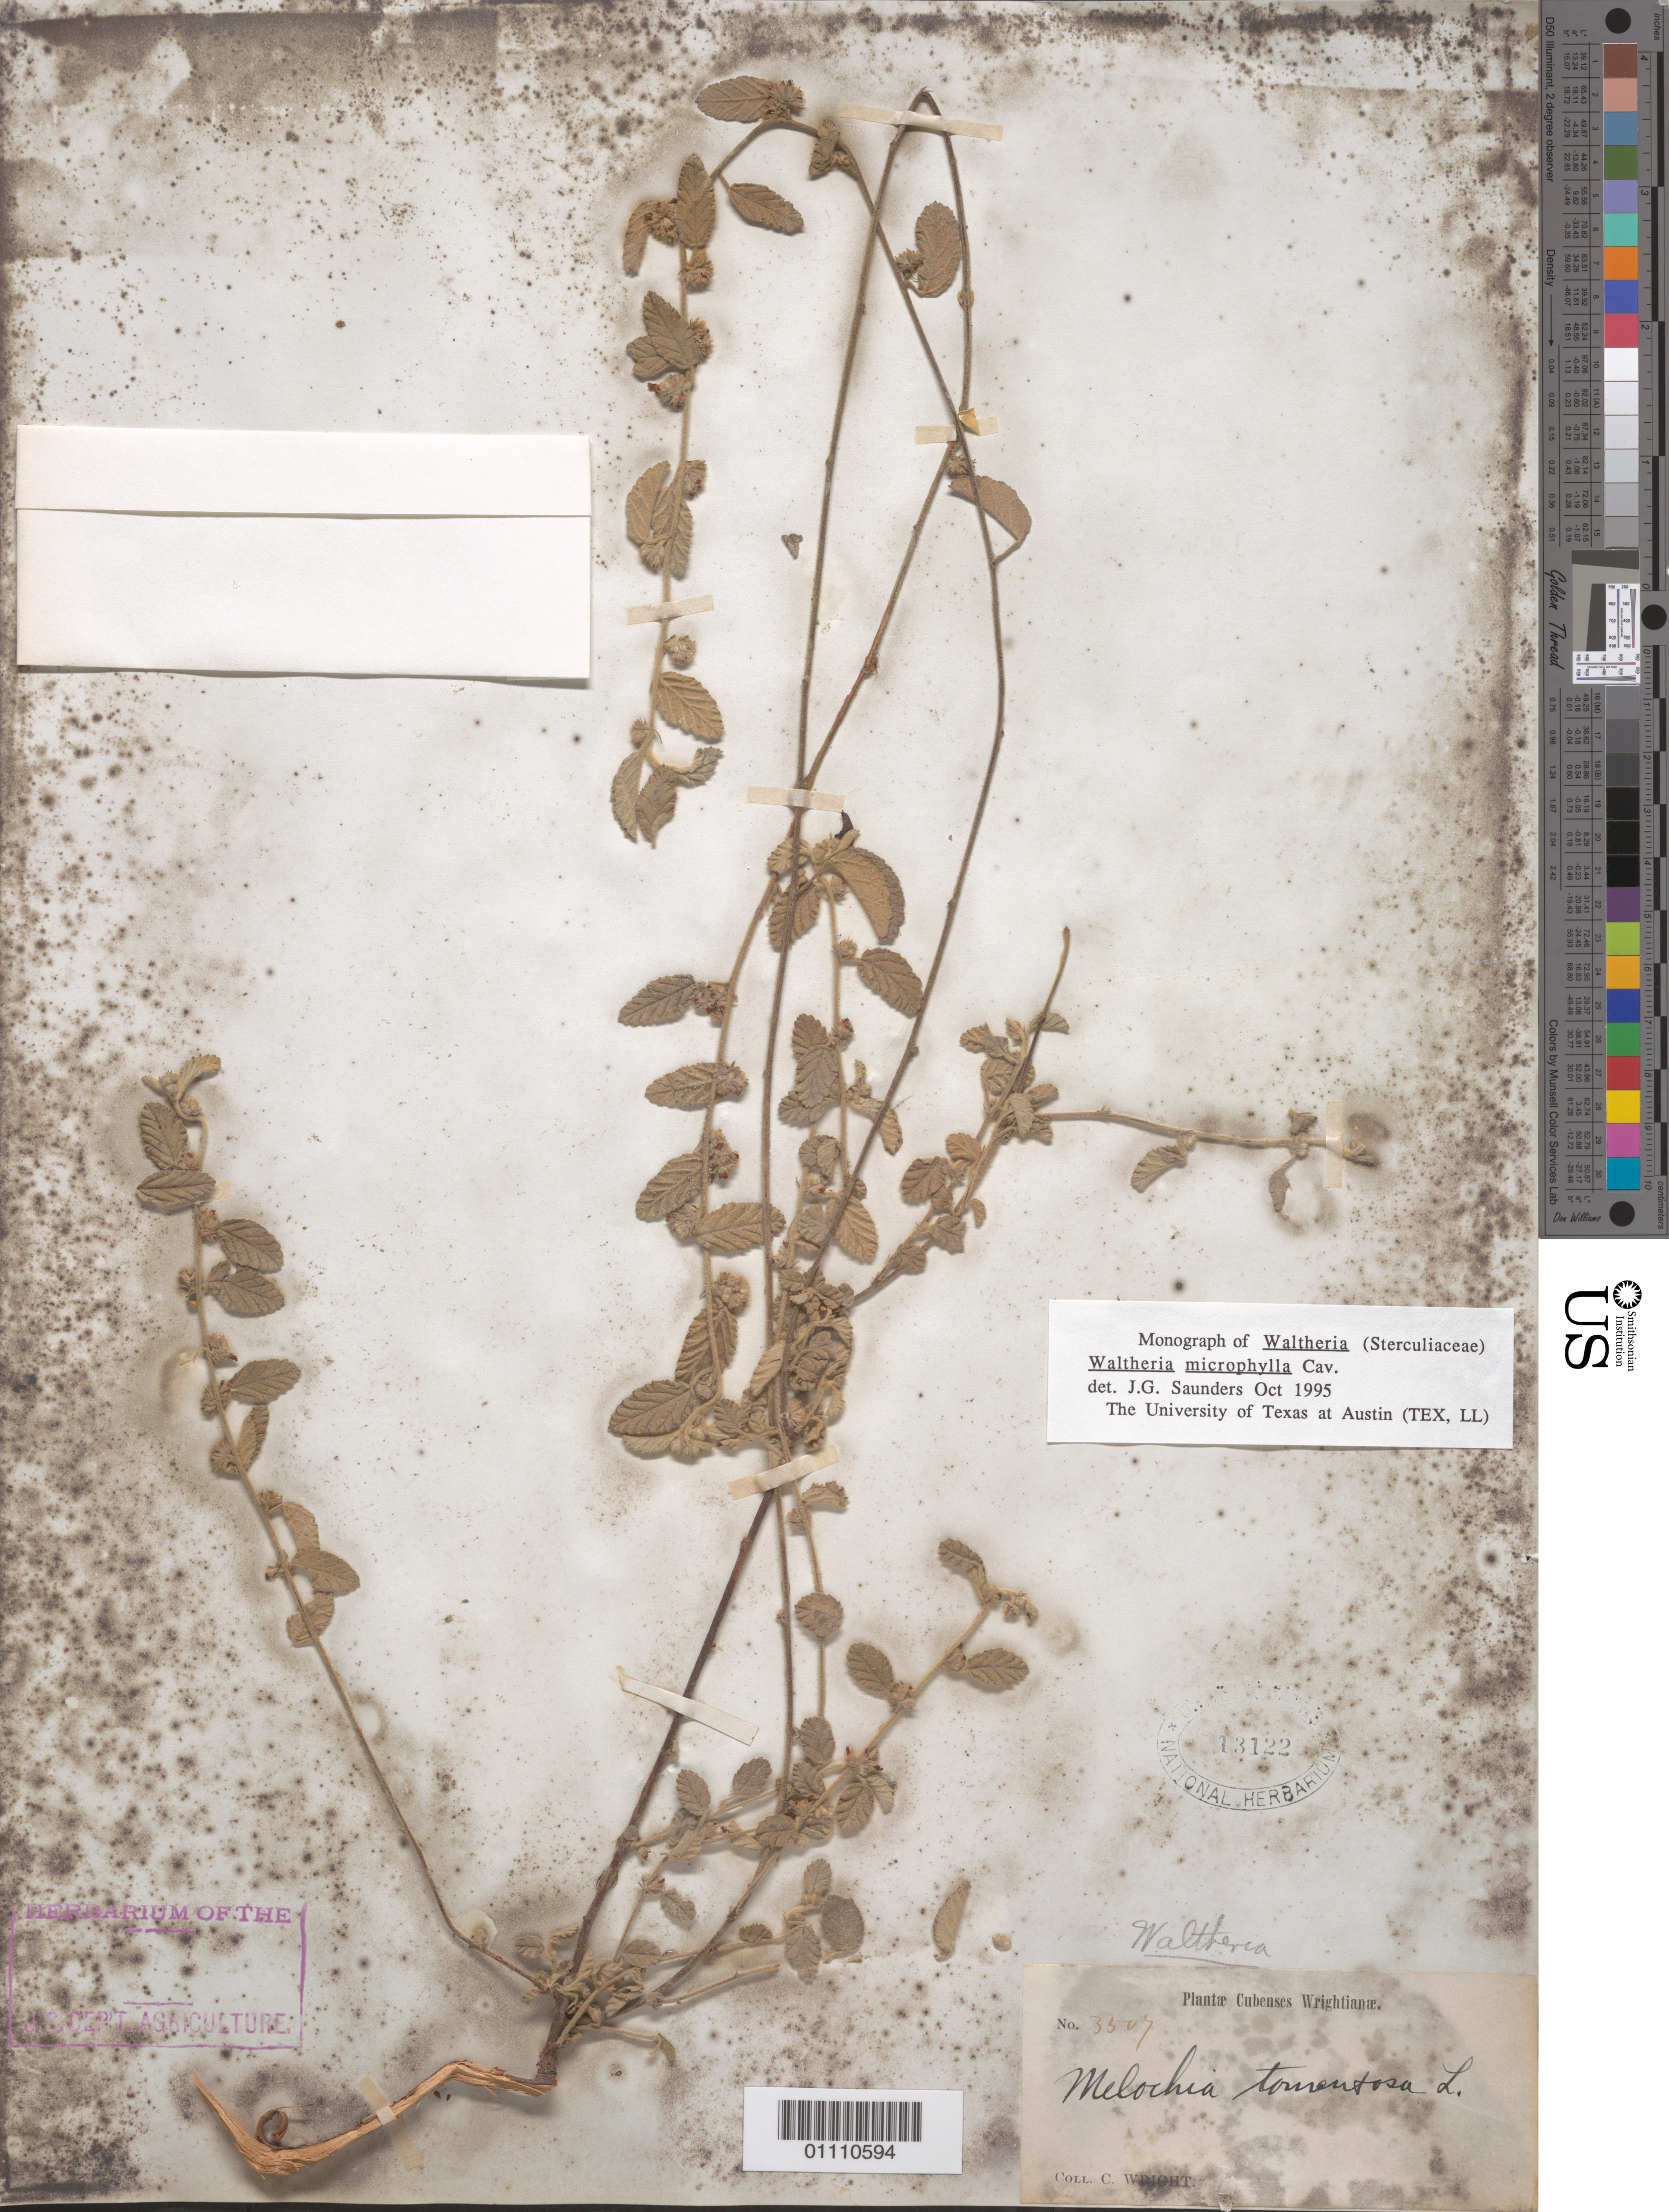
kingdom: Plantae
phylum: Tracheophyta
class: Magnoliopsida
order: Malvales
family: Malvaceae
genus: Waltheria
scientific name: Waltheria microphylla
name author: Cav.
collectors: C. Wright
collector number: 3507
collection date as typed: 1800 to 1899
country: Cuba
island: Cuba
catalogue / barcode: US 13122